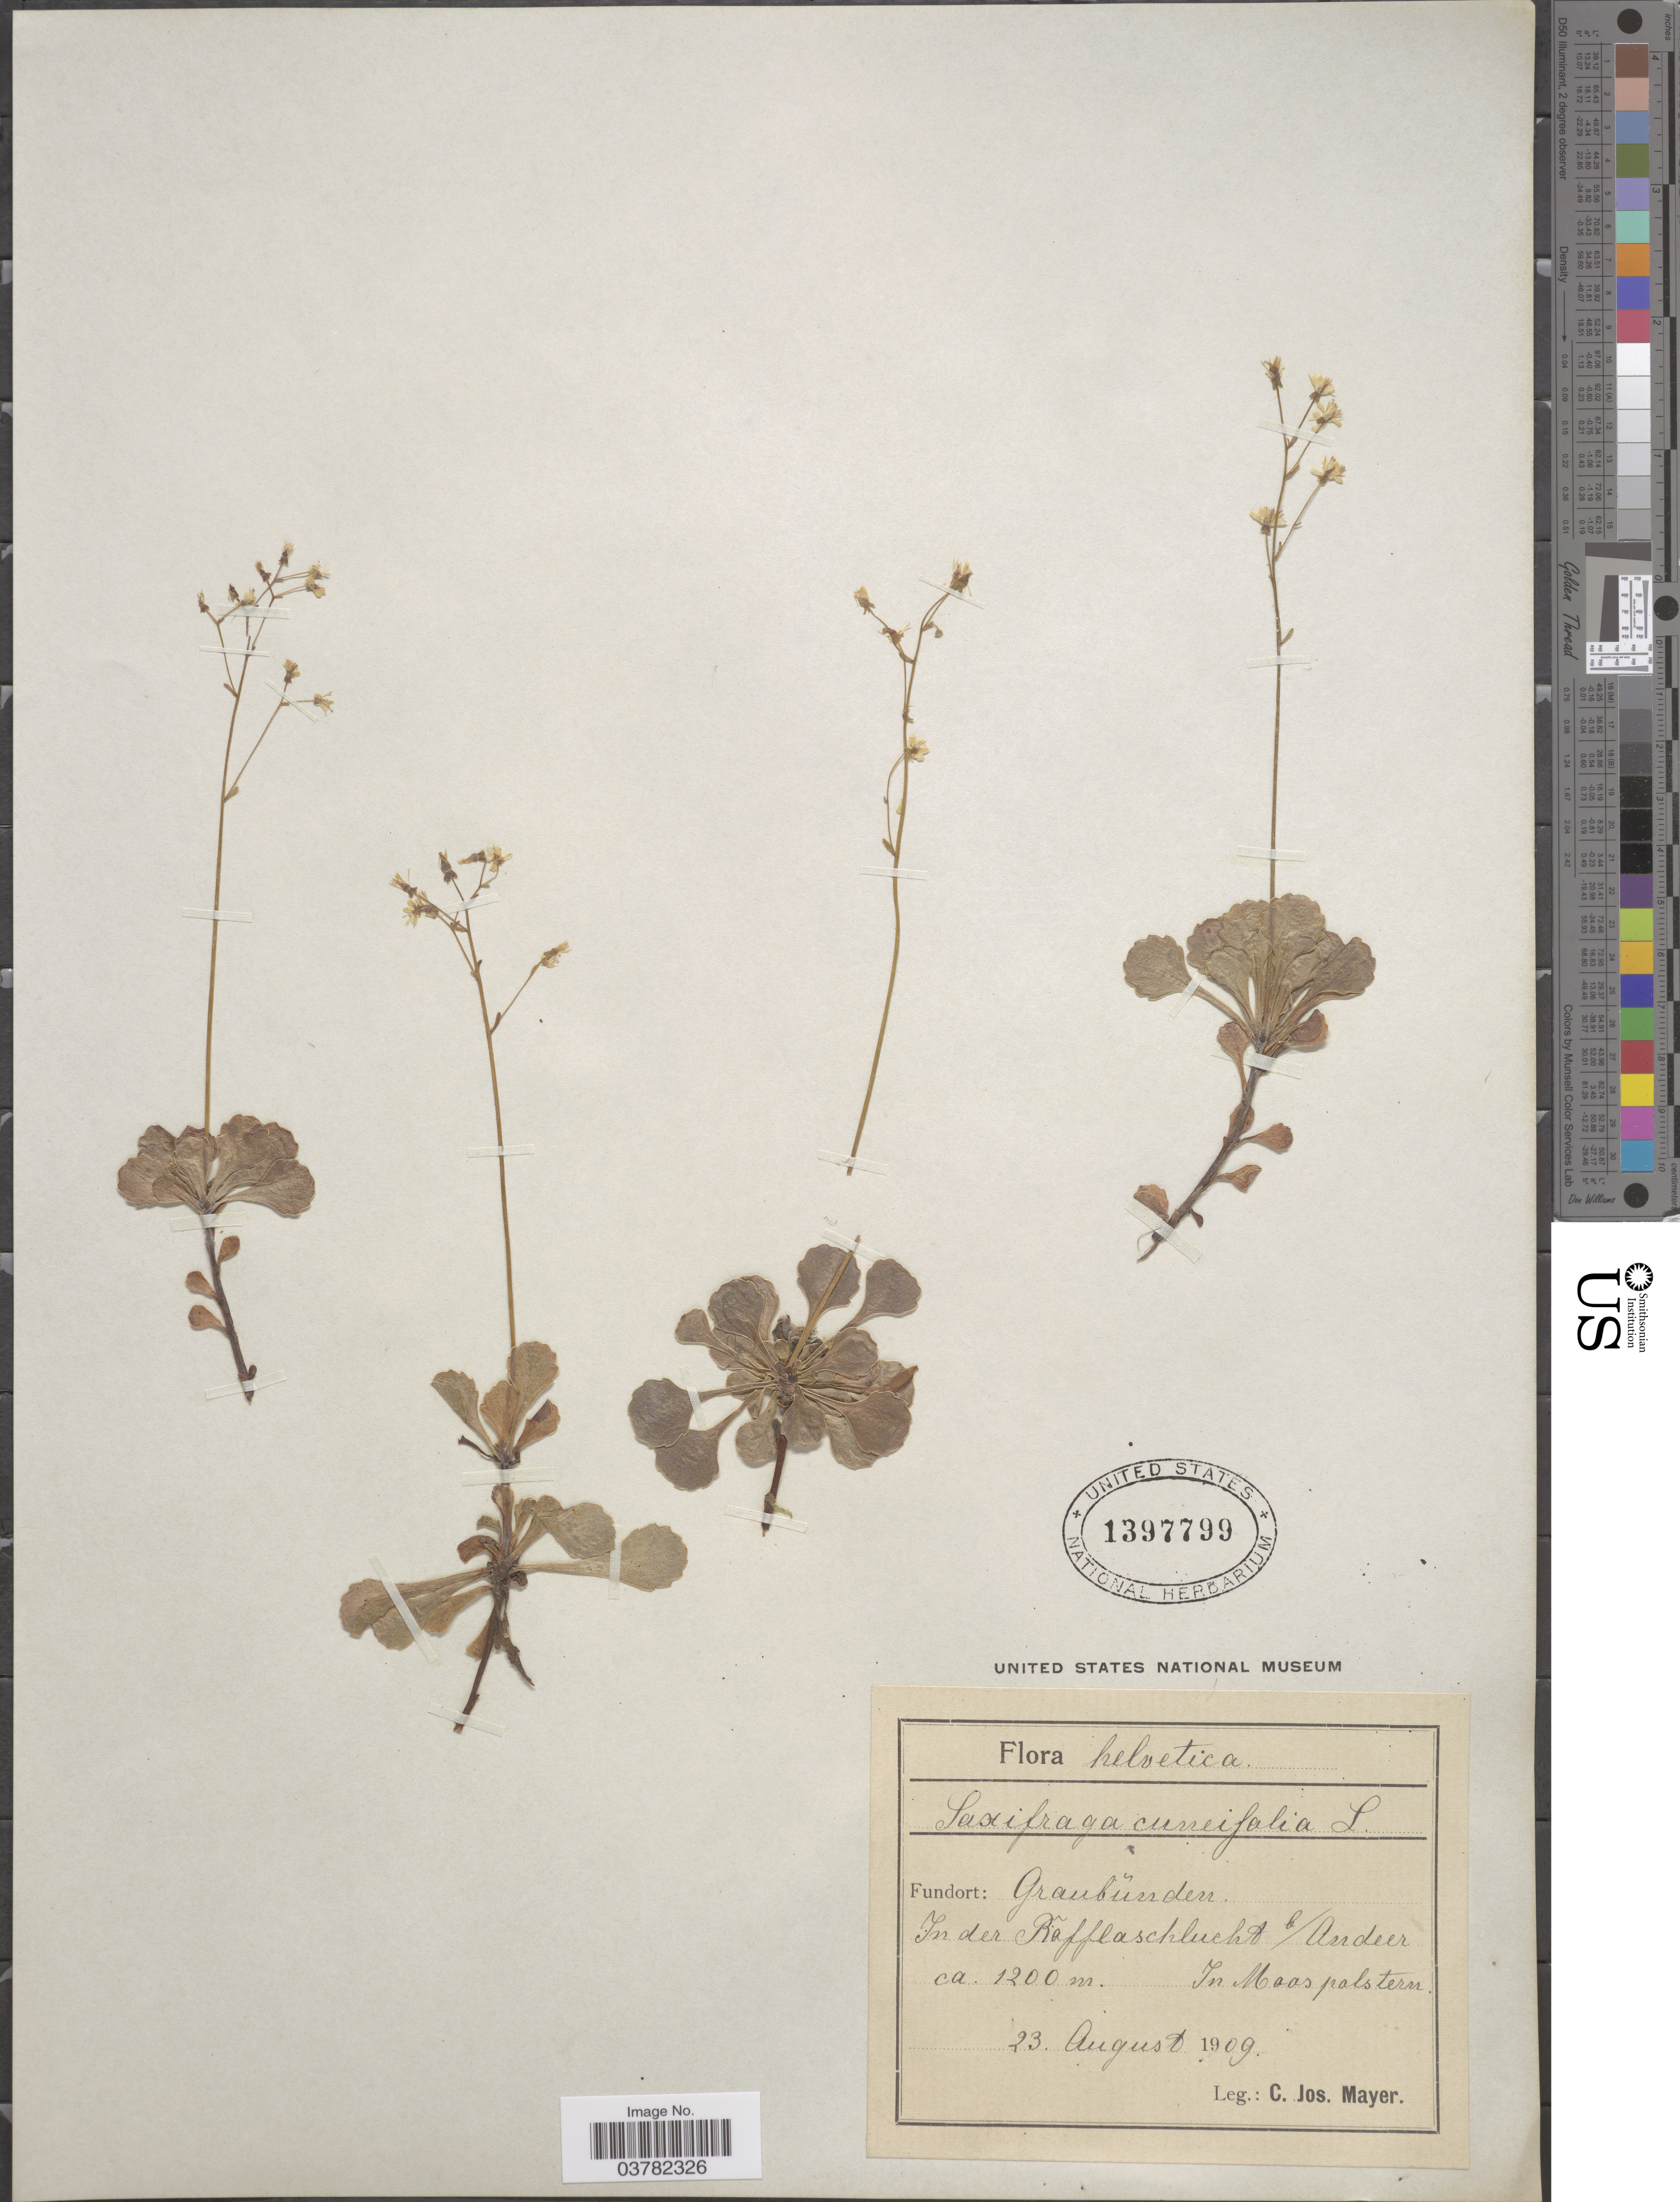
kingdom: Plantae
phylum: Tracheophyta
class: Magnoliopsida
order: Saxifragales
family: Saxifragaceae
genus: Saxifraga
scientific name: Saxifraga cuneifolia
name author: L.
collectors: C. Mayer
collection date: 1909-08-23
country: Switzerland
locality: Graubünden. In der Rafflaschlucht b/ Andeer. In Maaspalstern.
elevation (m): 1200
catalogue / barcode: US 1397799